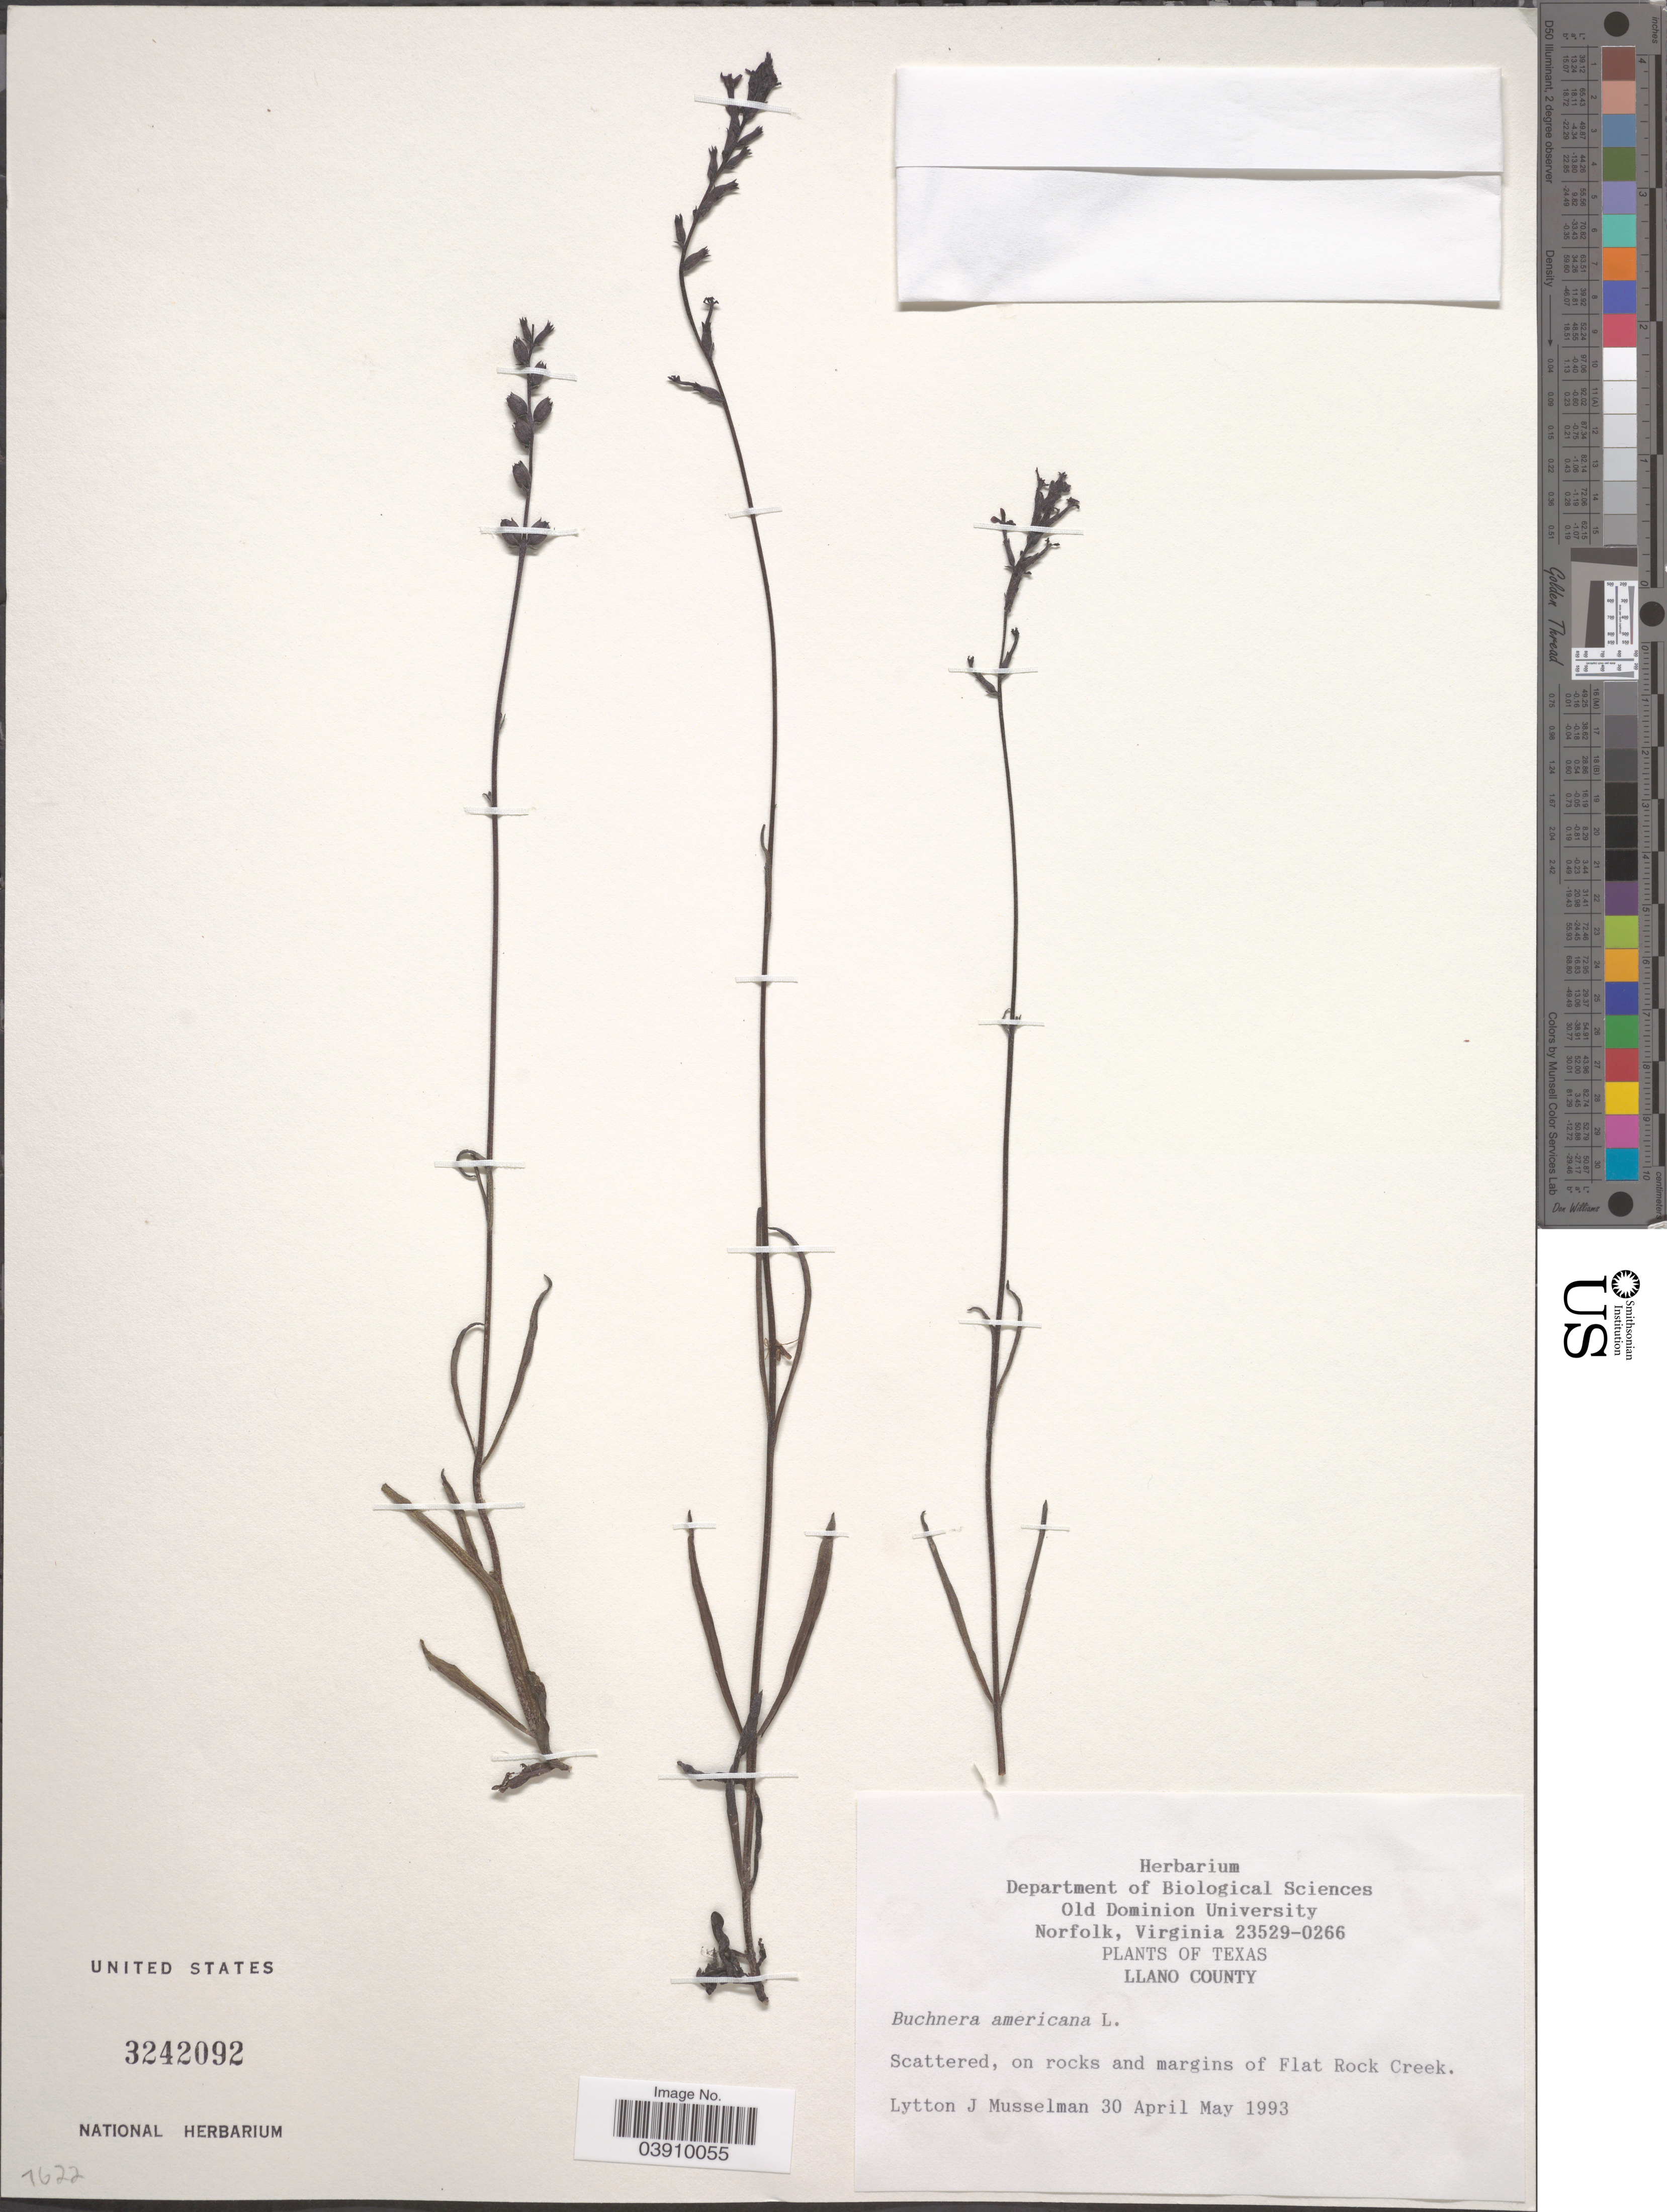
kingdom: Plantae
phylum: Tracheophyta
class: Magnoliopsida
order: Lamiales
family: Orobanchaceae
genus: Buchnera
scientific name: Buchnera americana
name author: L.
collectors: L. J. Musselman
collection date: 1993-04-30/1993-05-30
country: United States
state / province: Texas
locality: Llano County. Scattered, on rocks and margins of Flat Rock Creek.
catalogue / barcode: US 3242092